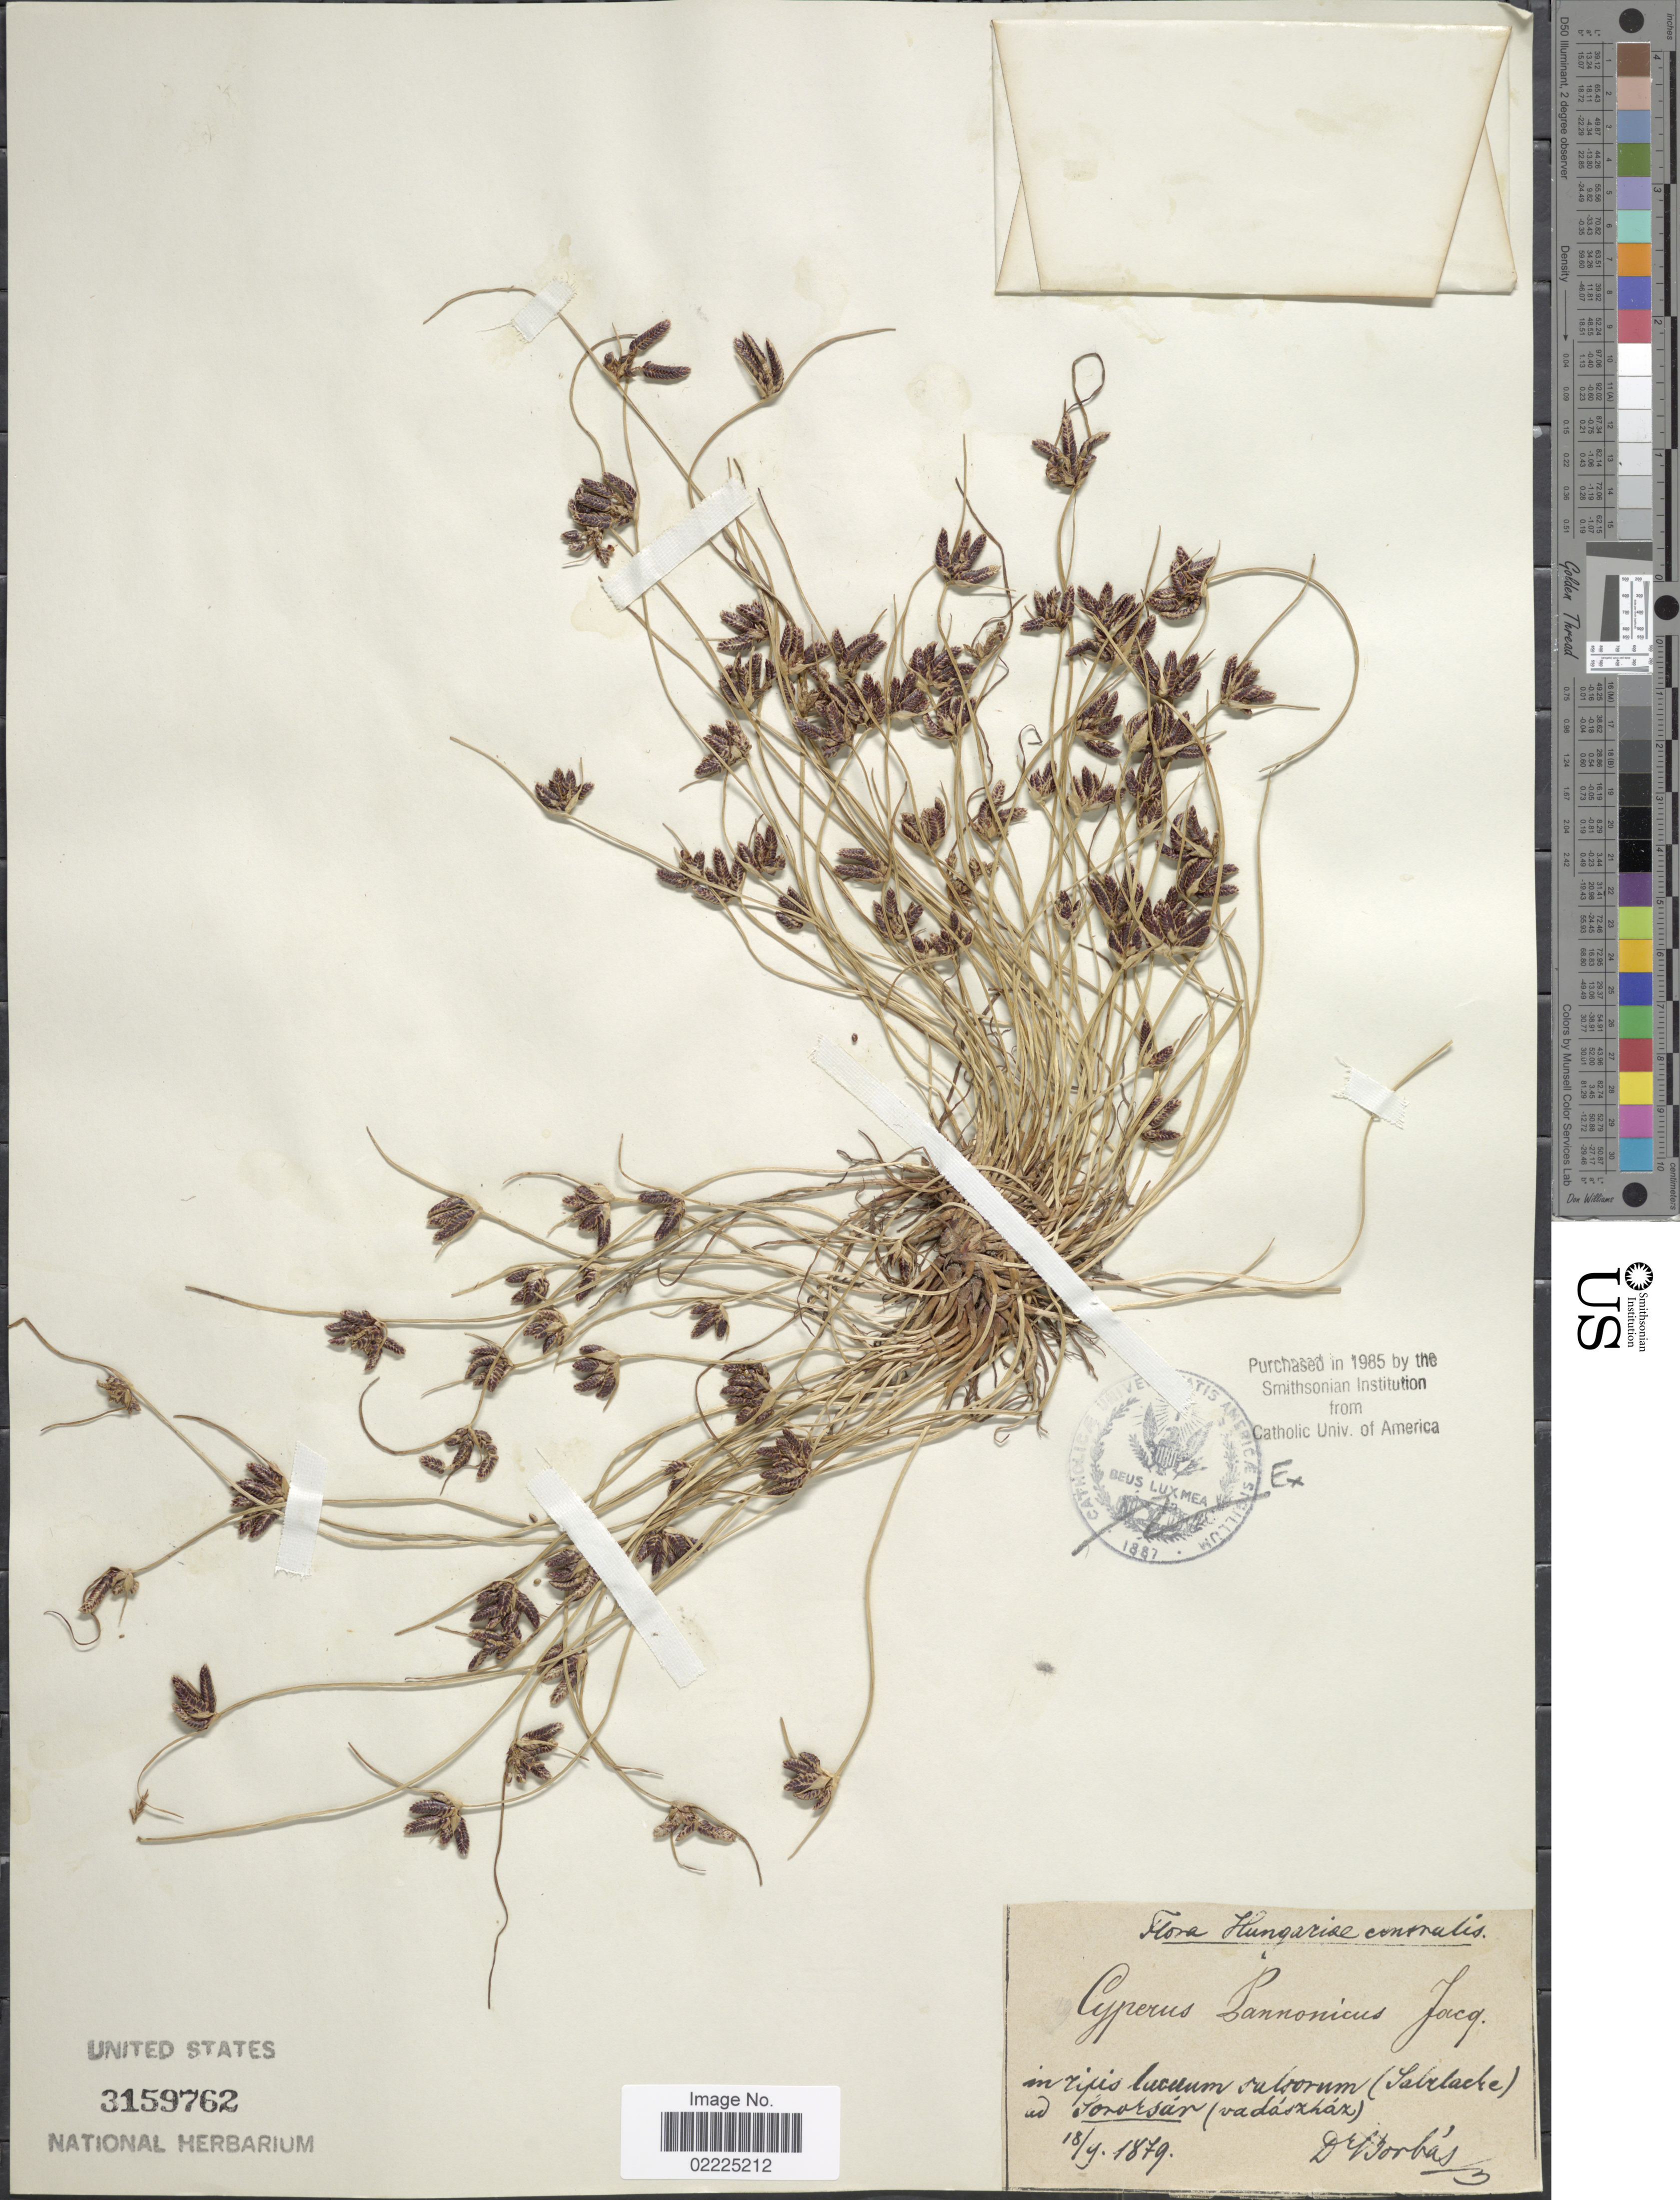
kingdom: Plantae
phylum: Tracheophyta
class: Liliopsida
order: Poales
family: Cyperaceae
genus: Cyperus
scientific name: Cyperus pannonicus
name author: Jacq.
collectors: V. von Borbás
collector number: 3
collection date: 1879-09-18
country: Hungary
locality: In ripis lacuum ralsorum (Satrtacke) ad Sonorsan (vadaszhaz) [interpreted]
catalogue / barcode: US 3159762